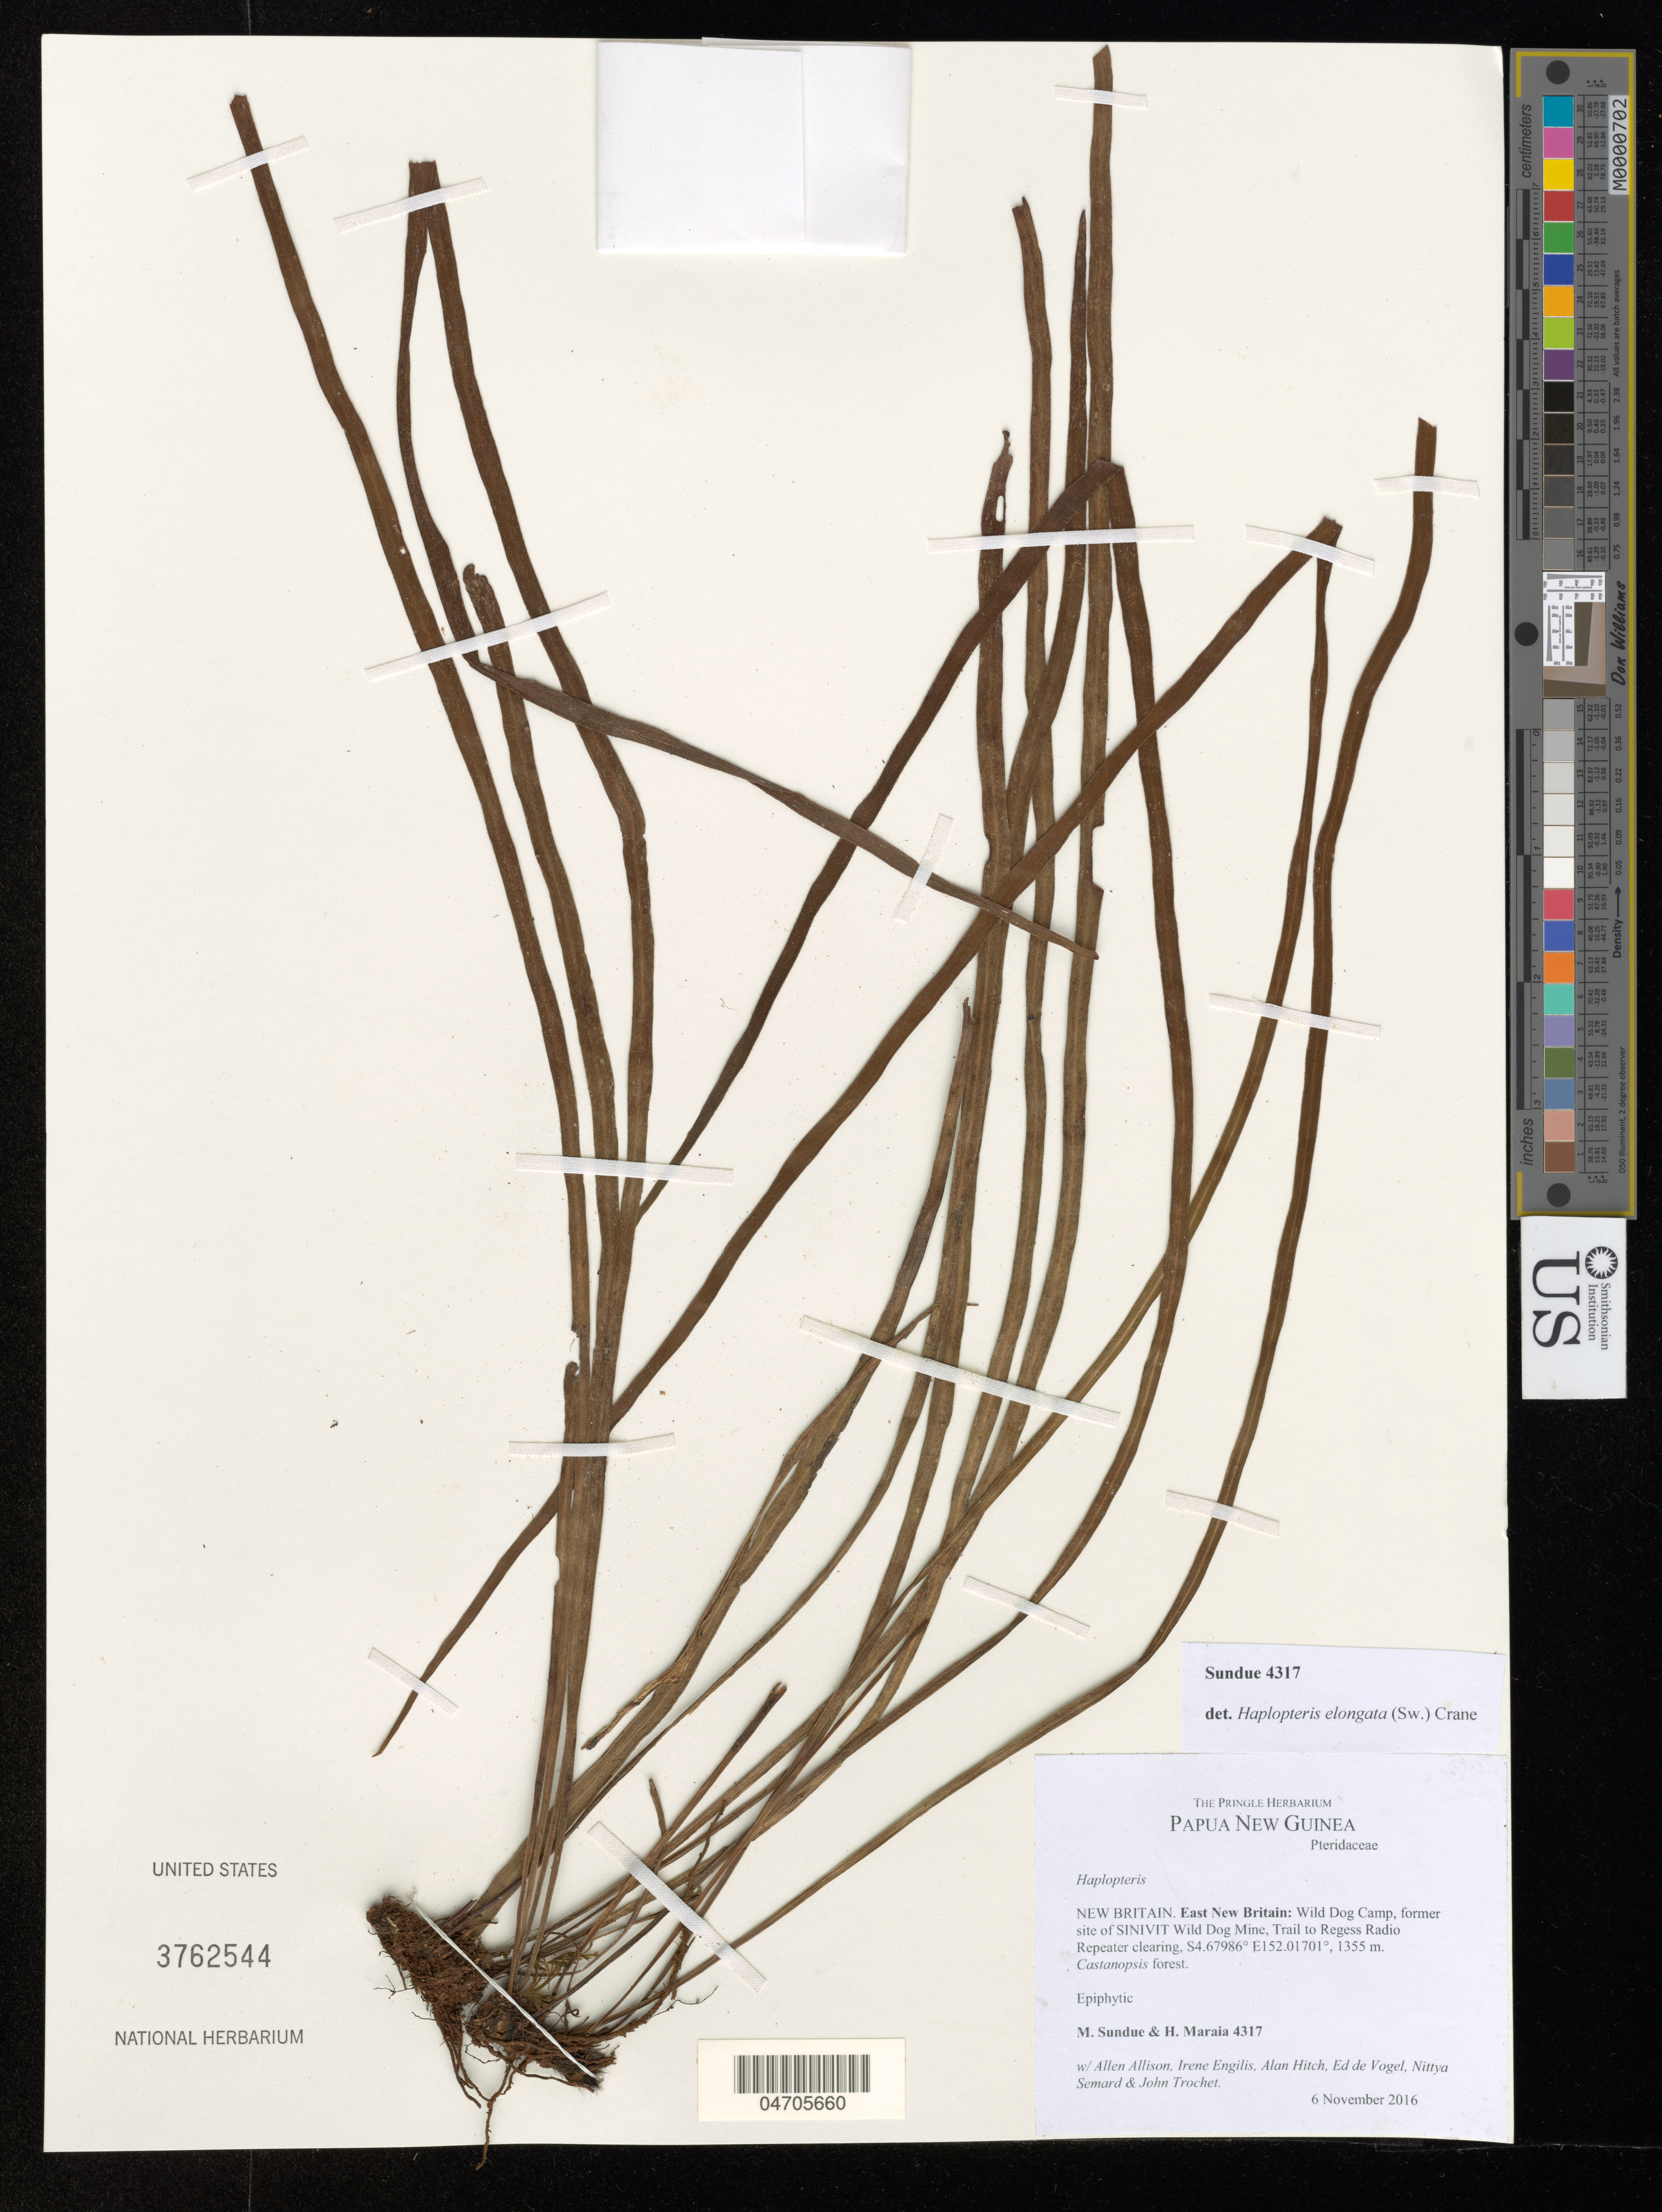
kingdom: Plantae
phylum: Tracheophyta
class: Polypodiopsida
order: Polypodiales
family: Pteridaceae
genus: Haplopteris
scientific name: Haplopteris elongata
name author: (Sw.) Crane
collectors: M. Sundue, H. Maraia, A. Allison & A. Garcia Jimenez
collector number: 4317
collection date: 2016-11-06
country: Papua New Guinea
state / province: East New Britain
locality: New Britain. Wild Dog Camp, former site of SINIVIT Wild Dog Mine, Trail to Regress Radio Repeater clearing.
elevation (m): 1355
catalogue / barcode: US 3762544